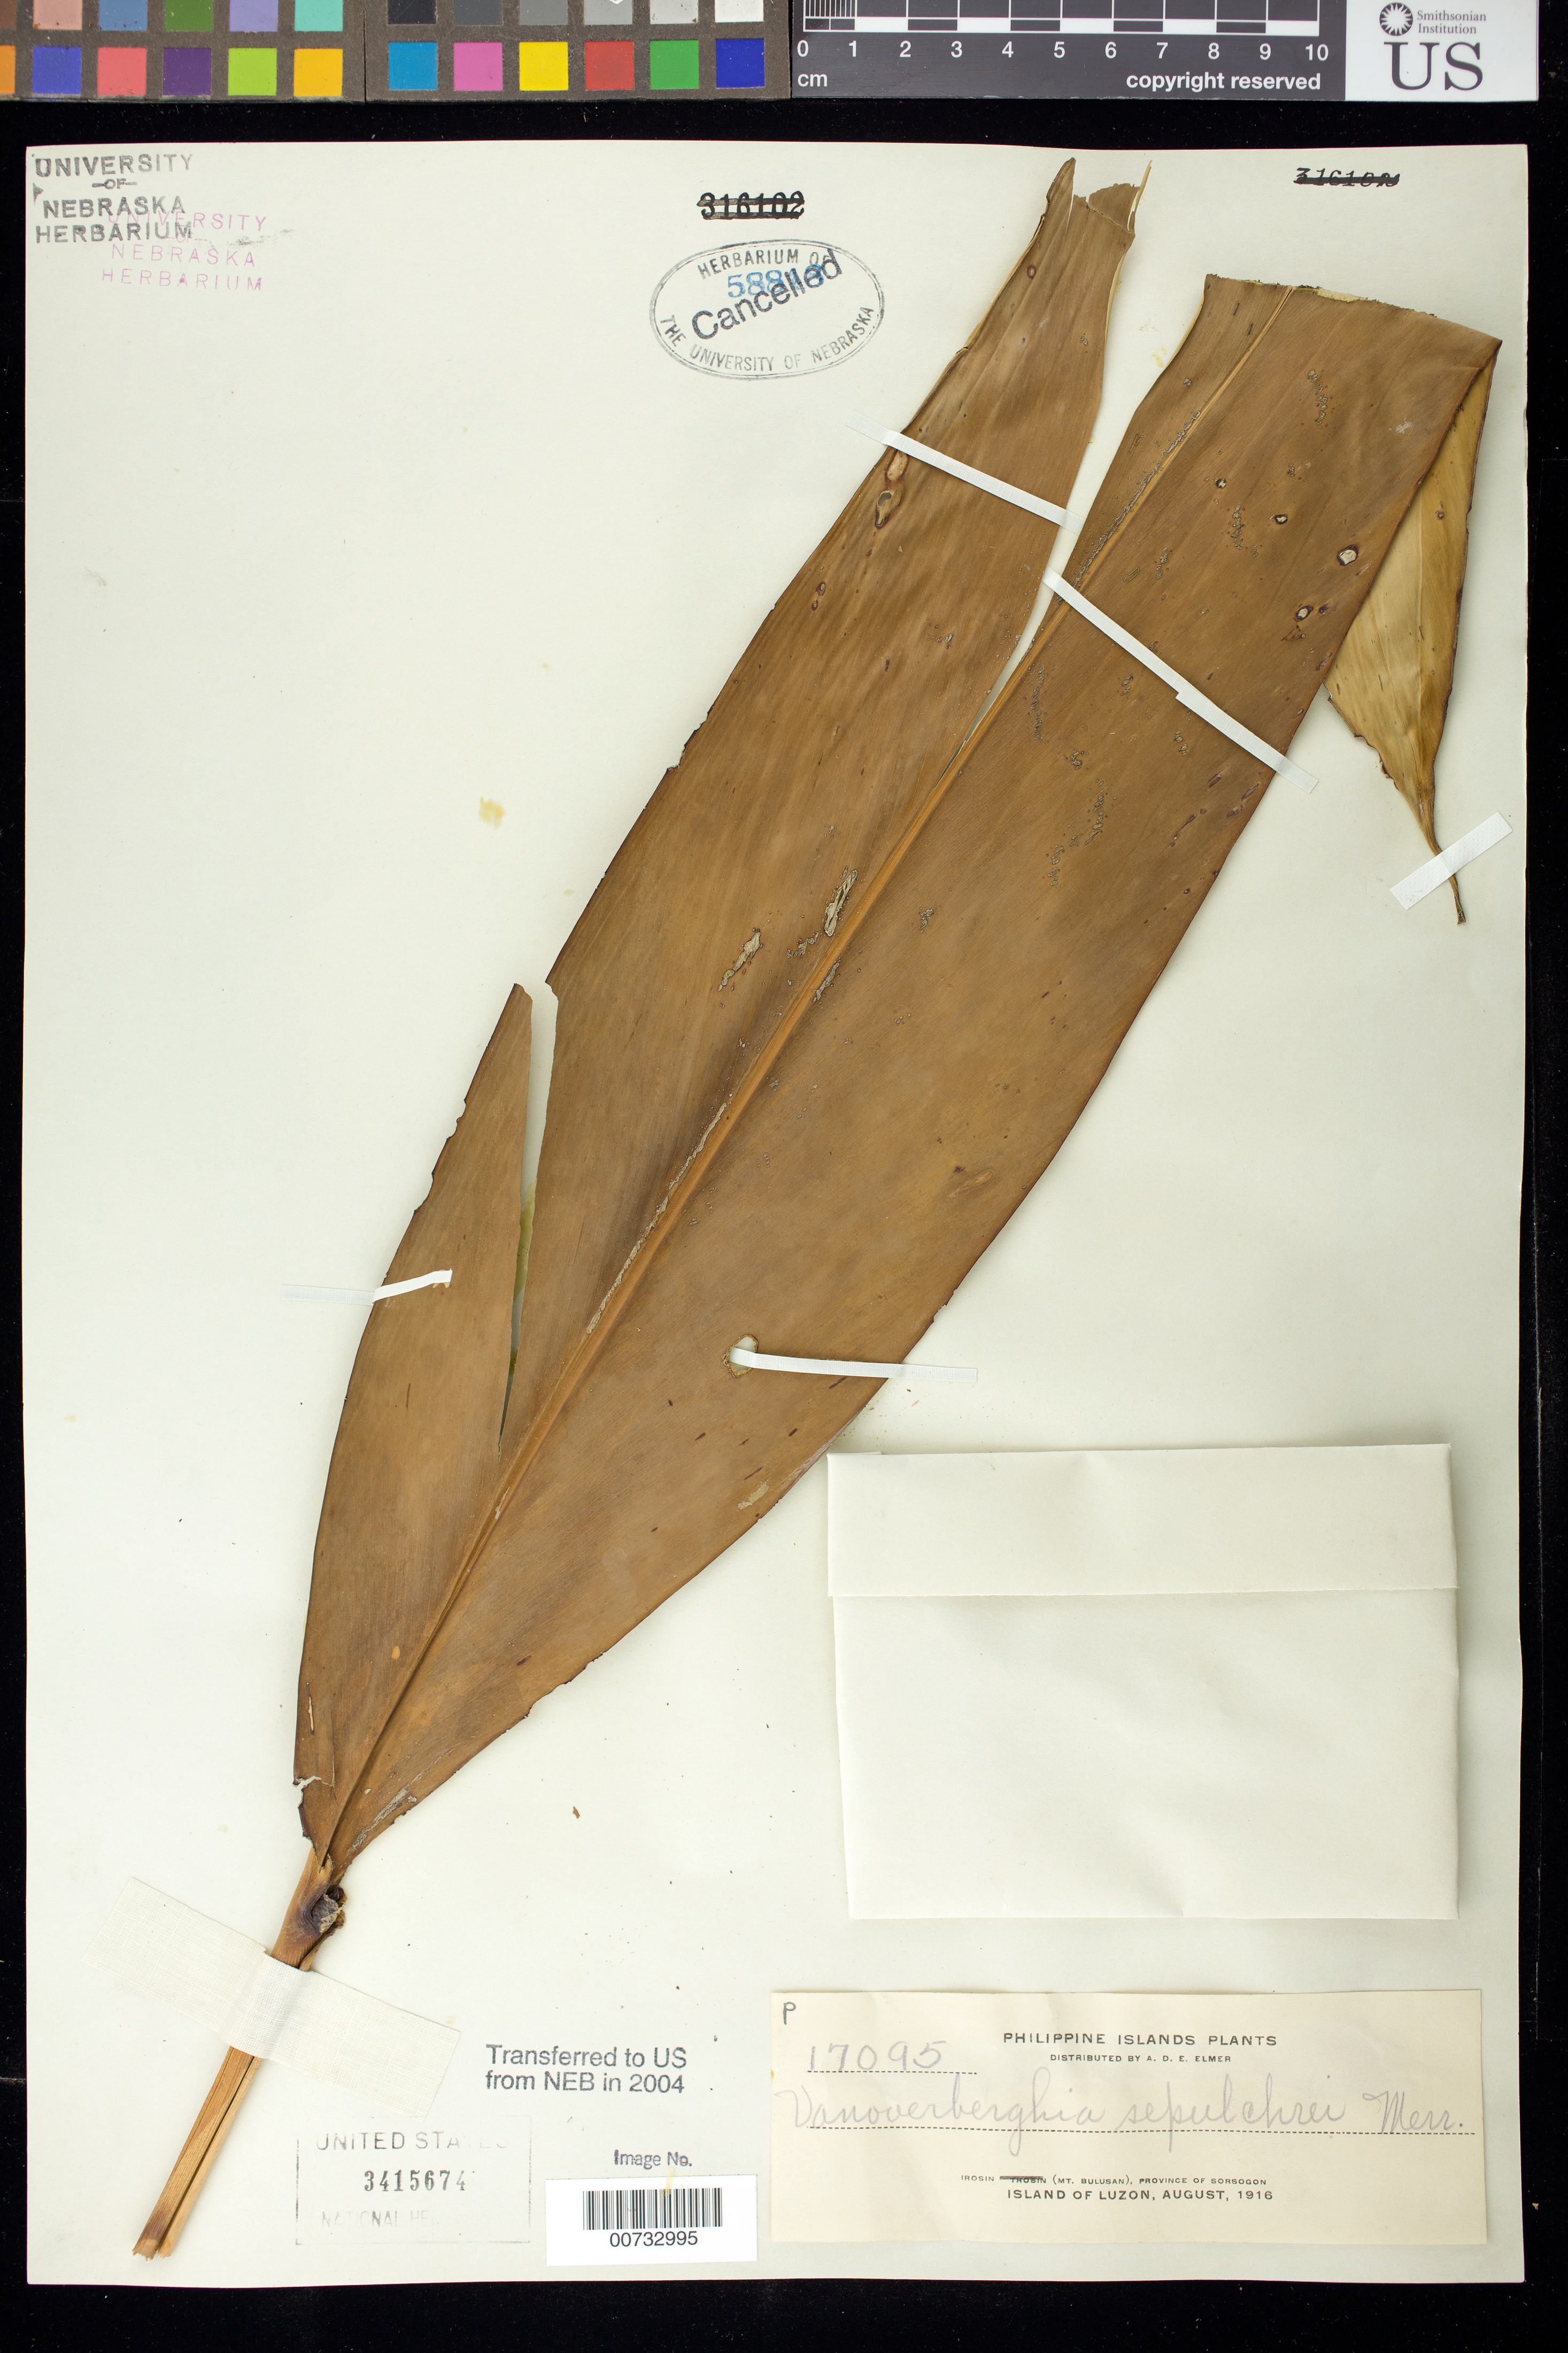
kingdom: Plantae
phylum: Tracheophyta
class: Liliopsida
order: Zingiberales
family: Zingiberaceae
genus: Vanoverberghia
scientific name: Vanoverberghia sepulchrei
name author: Merr.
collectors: A. D. E. Elmer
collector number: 17095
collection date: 1916-08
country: Philippines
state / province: Bicol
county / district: Sorsogon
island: Luzon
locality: Irosin (Mt Bulusan), Province of Sorsogon, Island of Luzon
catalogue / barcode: US 3415674